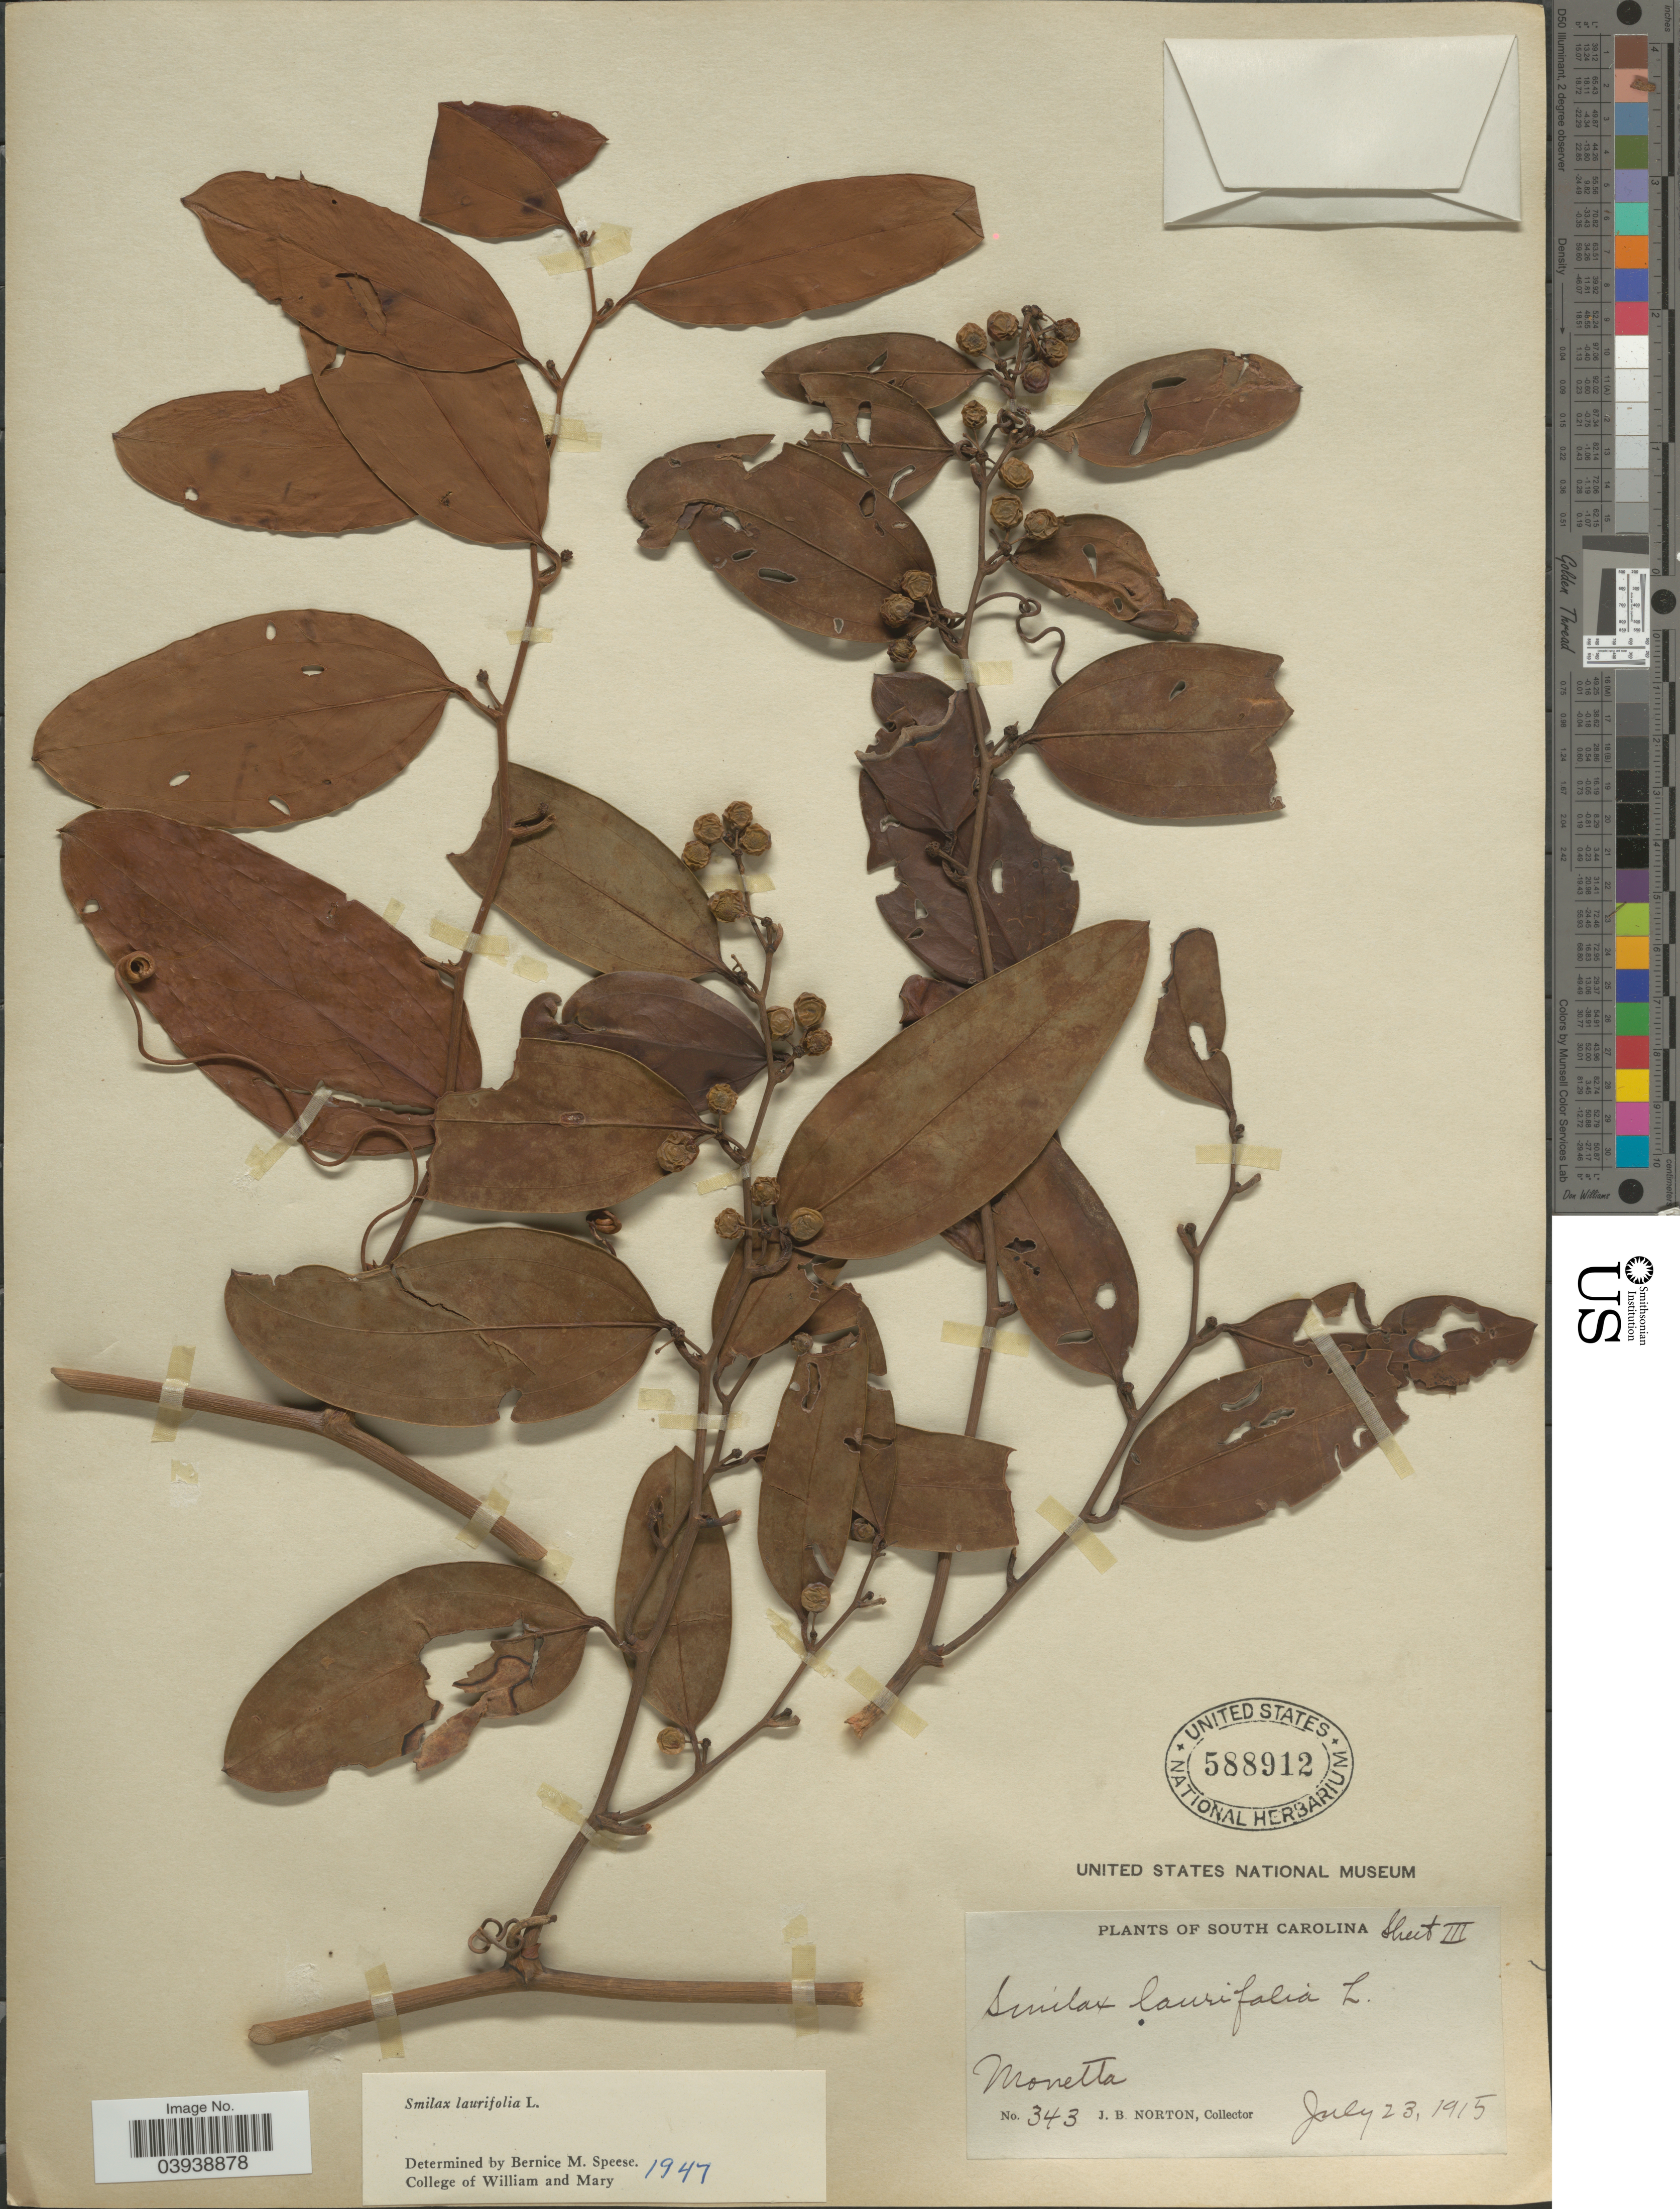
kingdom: Plantae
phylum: Tracheophyta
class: Liliopsida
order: Liliales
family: Smilacaceae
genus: Smilax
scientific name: Smilax laurifolia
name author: L.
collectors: J. B. Norton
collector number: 343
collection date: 1915-07-23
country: United States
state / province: South Carolina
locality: Monetta.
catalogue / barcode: US 588912